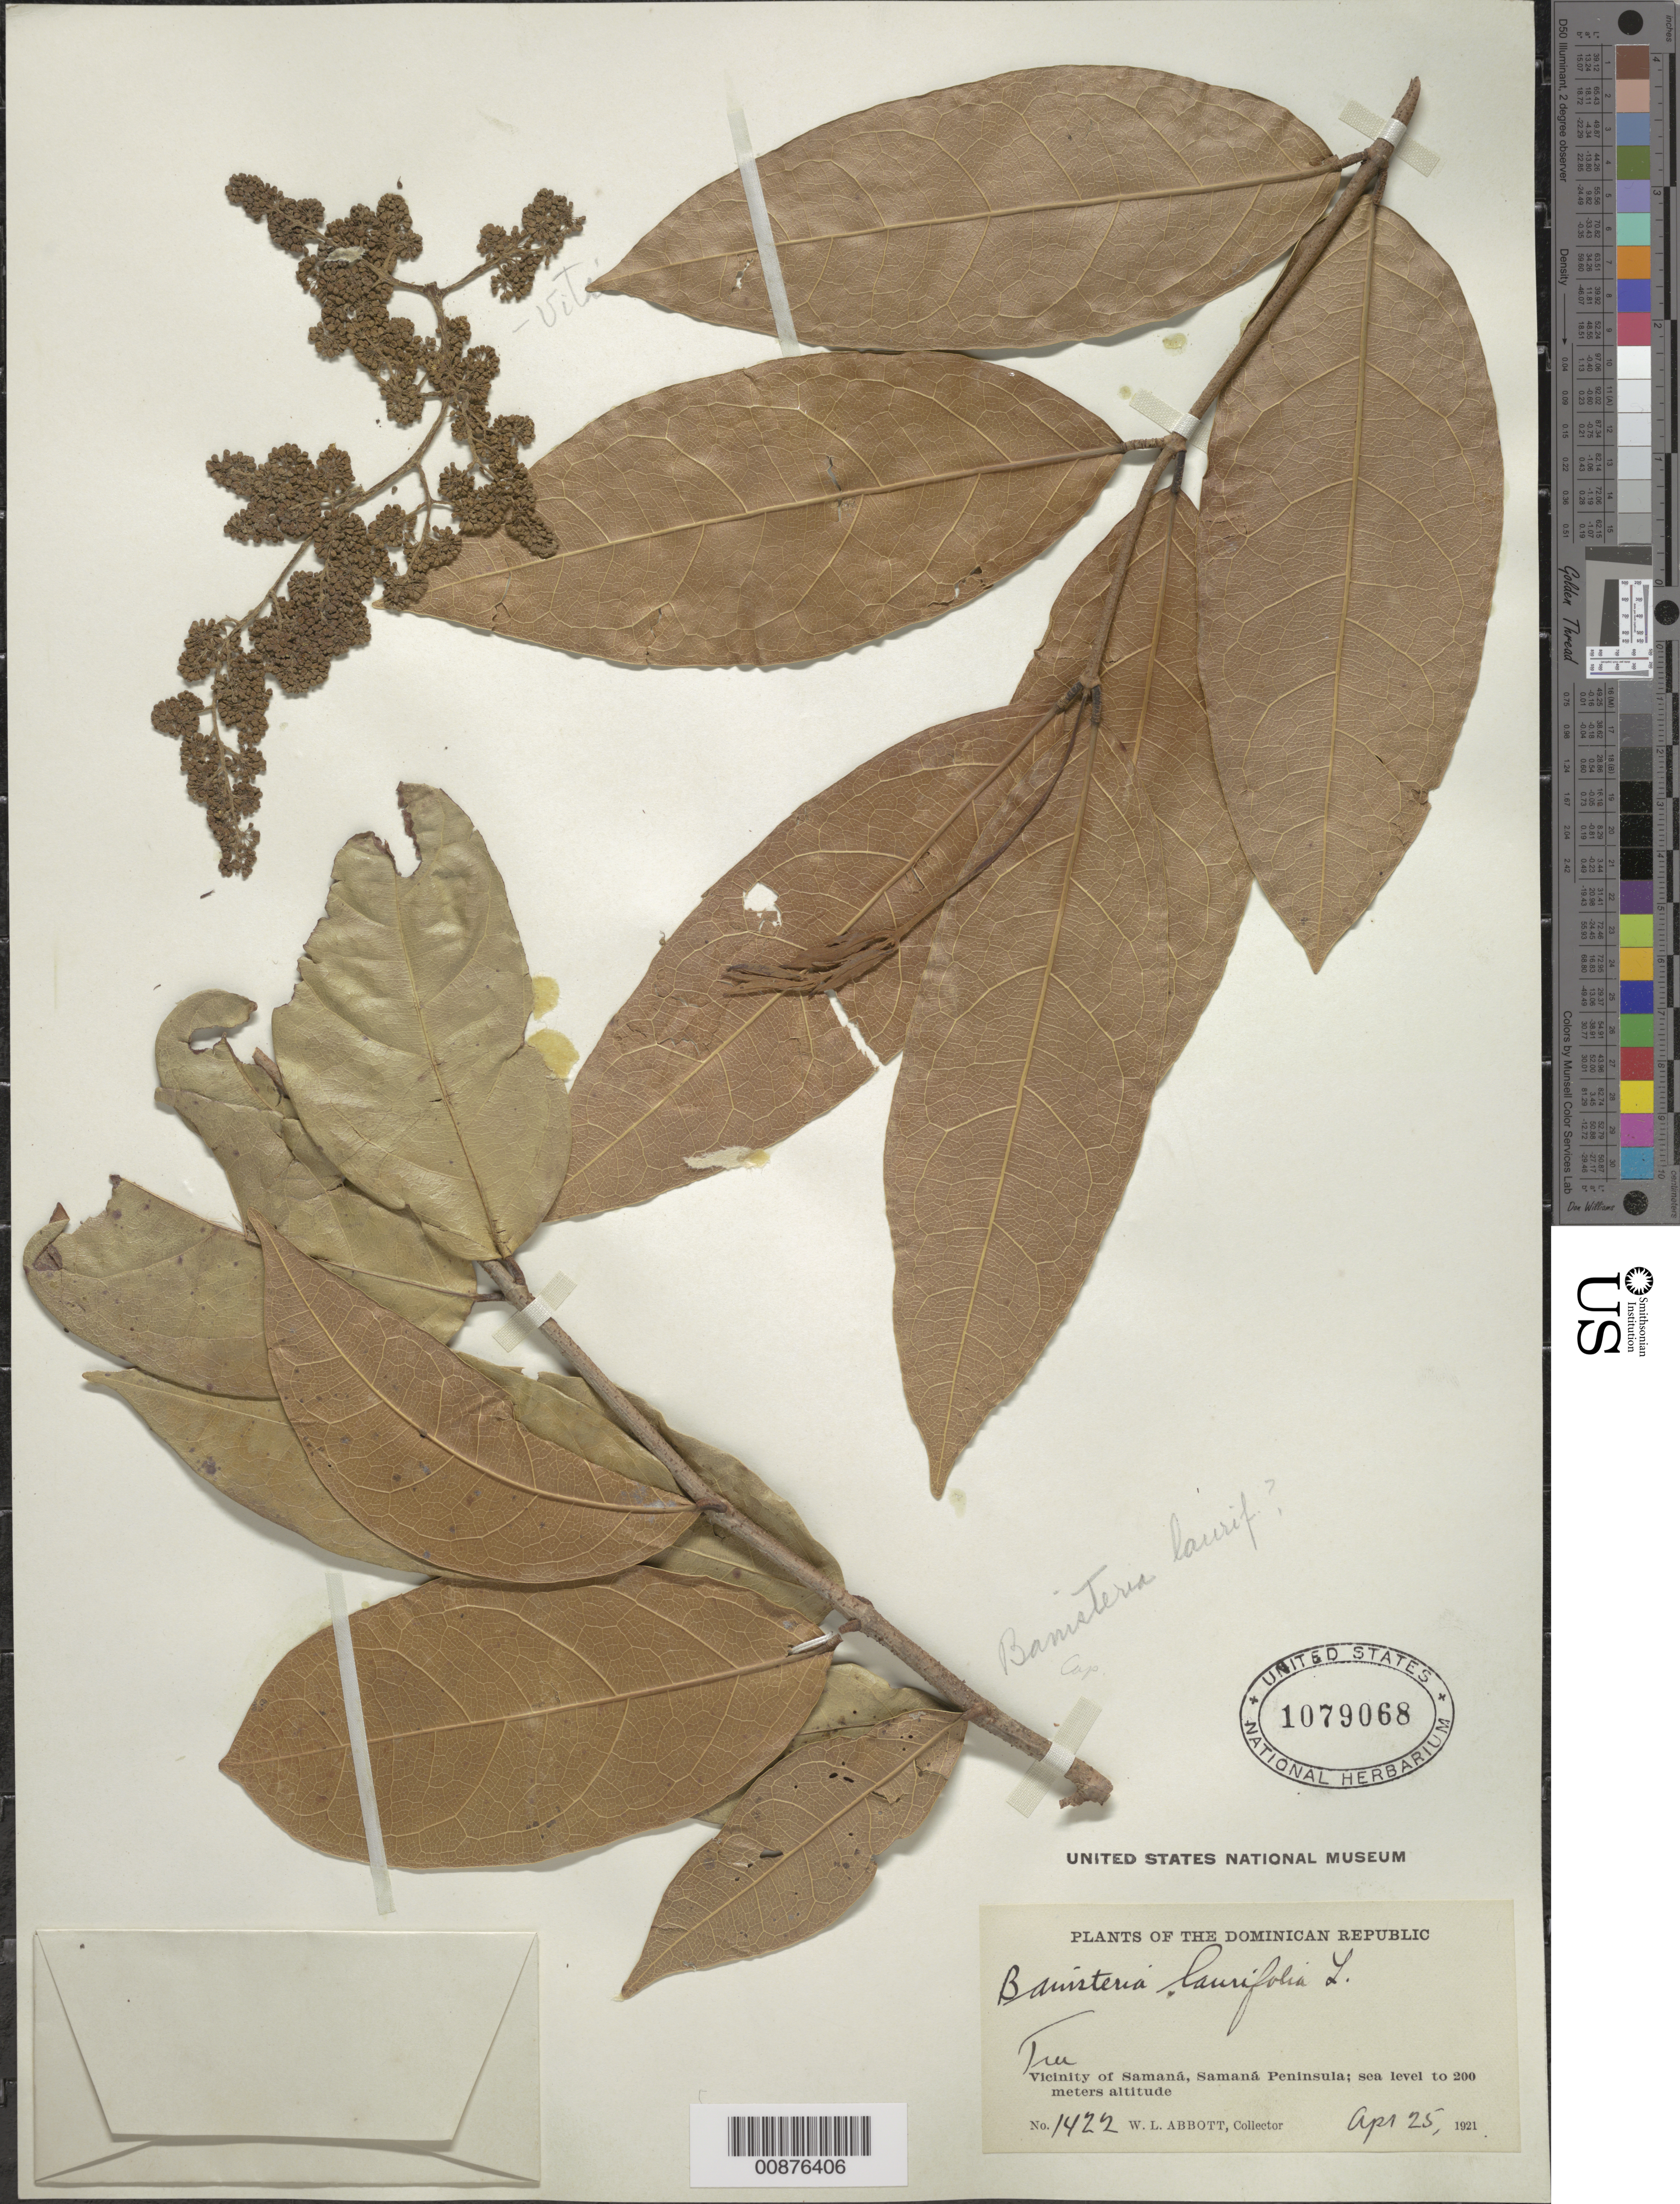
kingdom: Plantae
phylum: Tracheophyta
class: Magnoliopsida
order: Malpighiales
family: Malpighiaceae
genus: Heteropterys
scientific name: Heteropterys laurifolia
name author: (L.) A. Juss.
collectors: W. L. Abbott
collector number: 1422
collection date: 1921-04-25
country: Dominican Republic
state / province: Samaná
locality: Vicinity of Samaná, Samaná Peninsula.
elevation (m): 0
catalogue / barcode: US 1079068